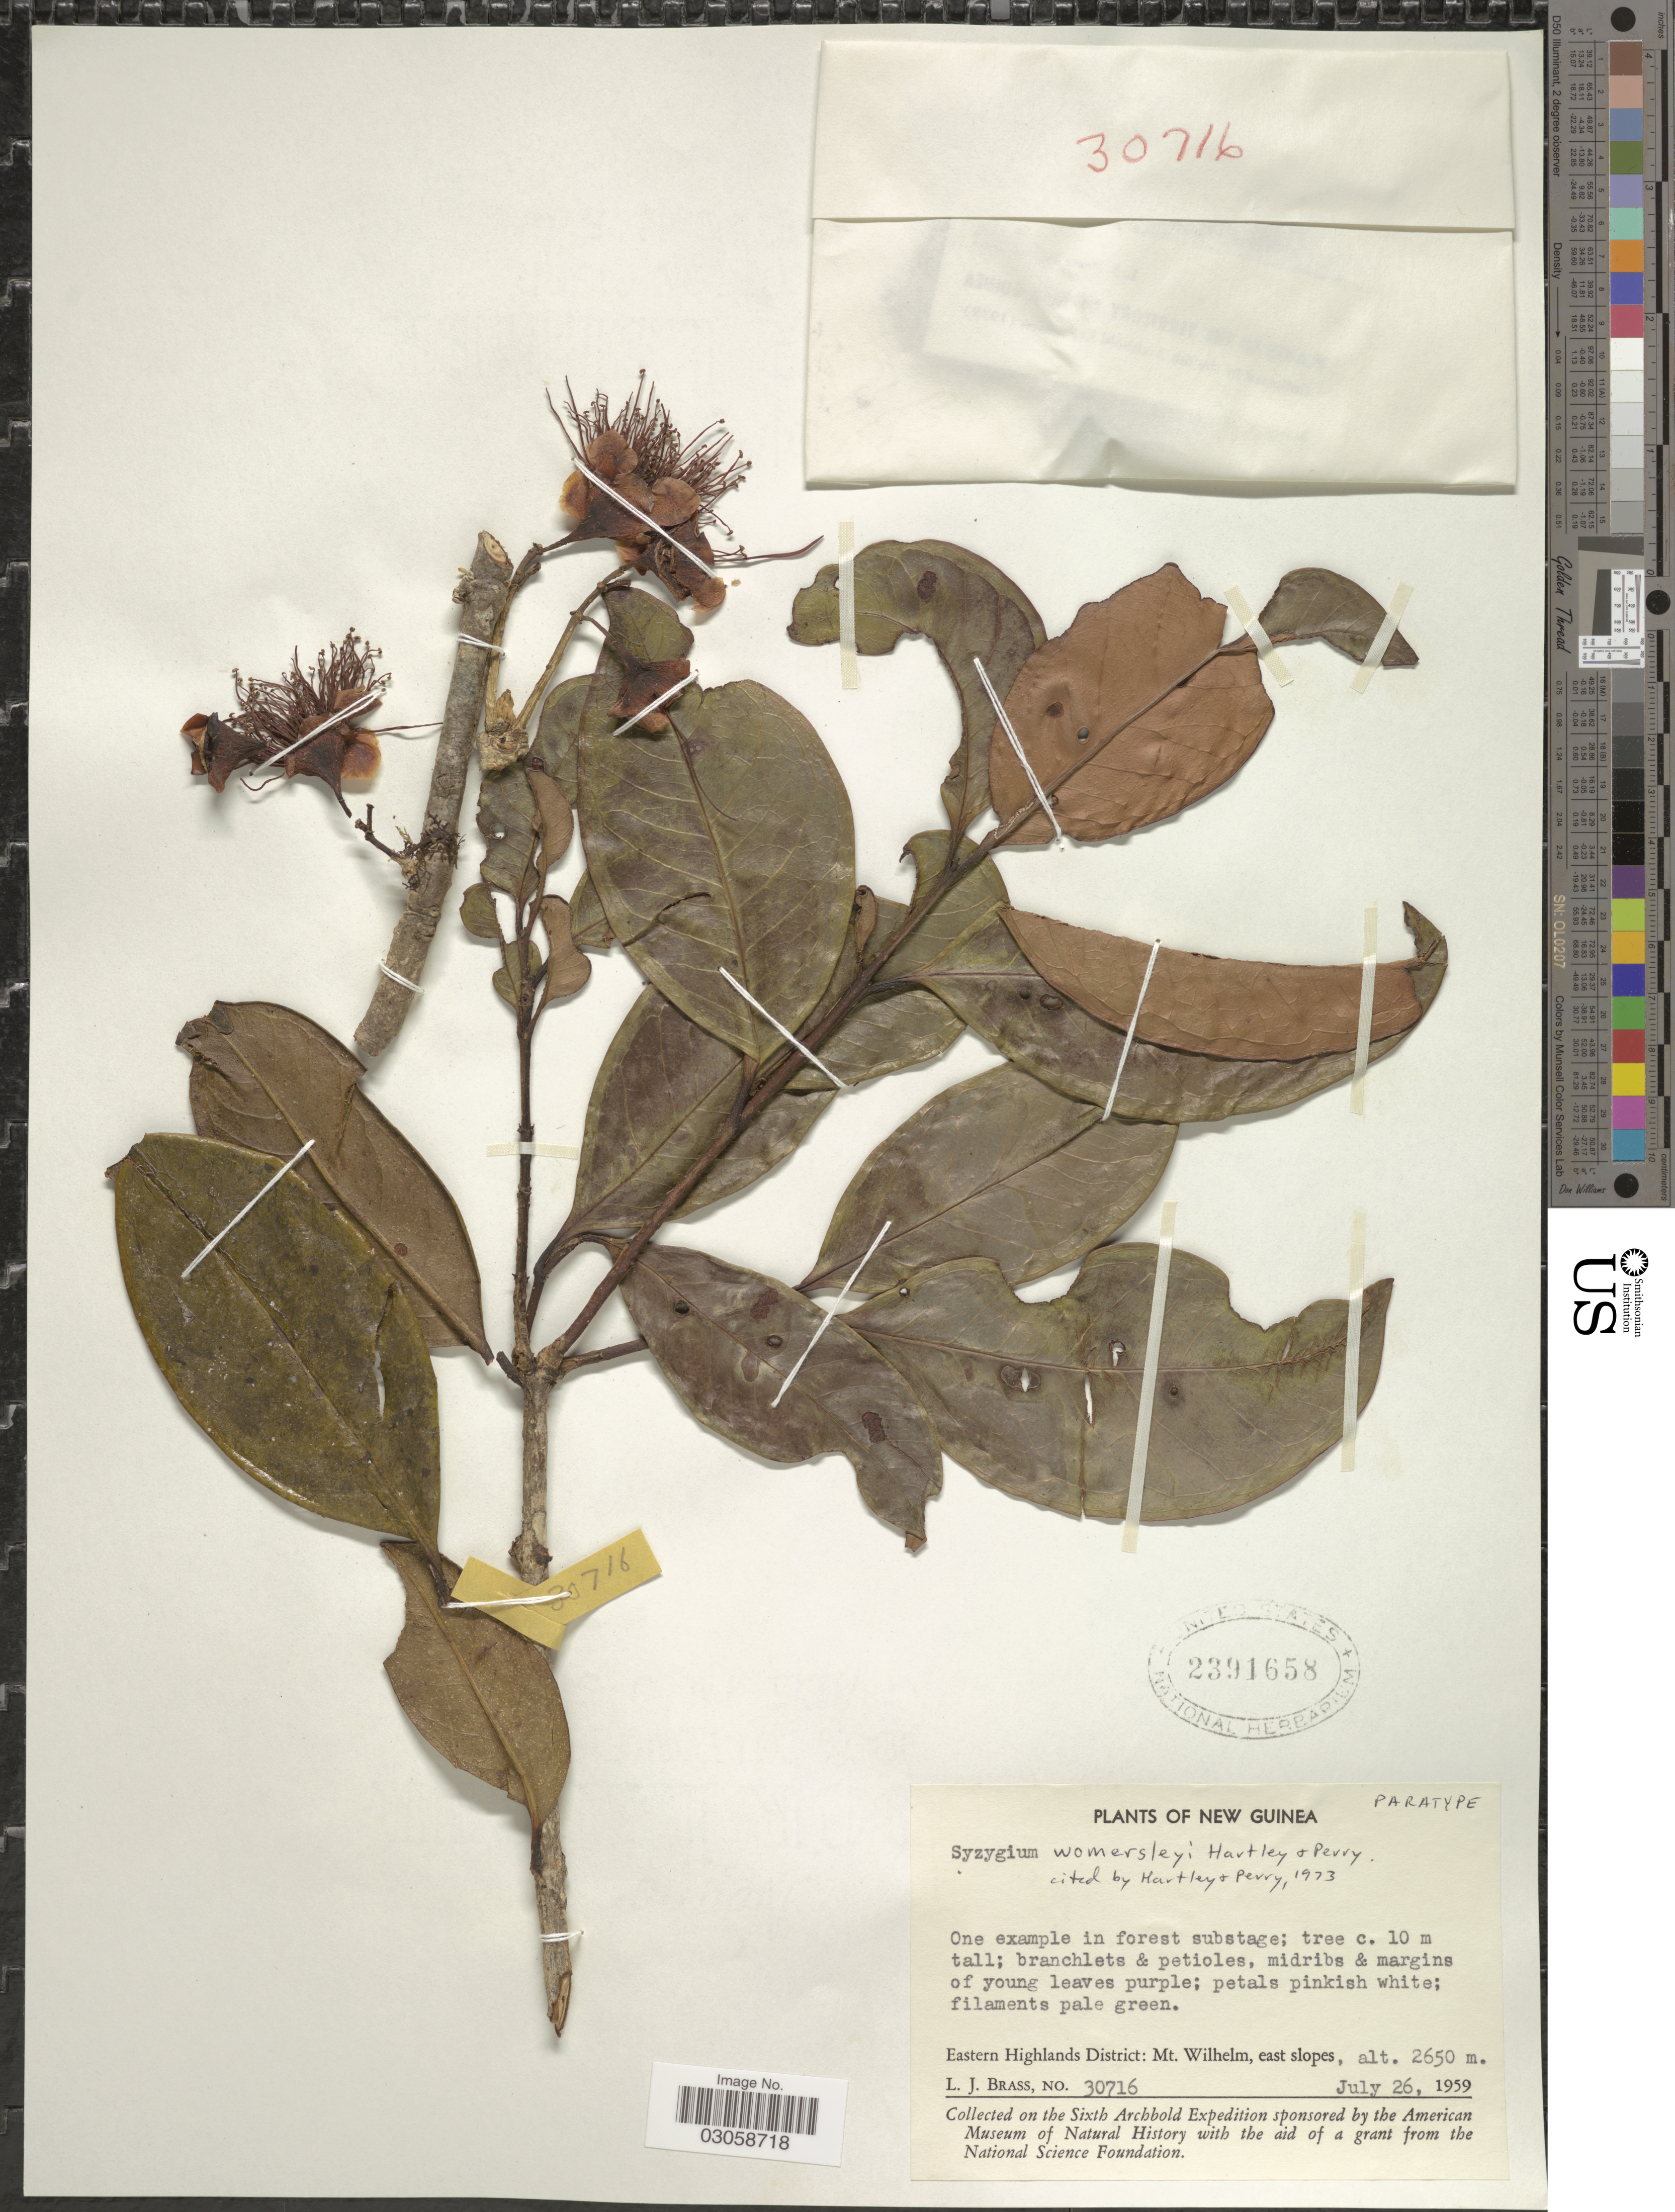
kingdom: Plantae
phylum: Tracheophyta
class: Magnoliopsida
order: Myrtales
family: Myrtaceae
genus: Syzygium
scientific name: Syzygium womersleyi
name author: T.G. Hartley & L.M. Perry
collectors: L. J. Brass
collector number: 30716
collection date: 1959-07-26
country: Papua New Guinea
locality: New Guinea. Eastern Highlands District: Mt. Wilhelm, east slopes.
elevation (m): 2650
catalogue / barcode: US 2391658